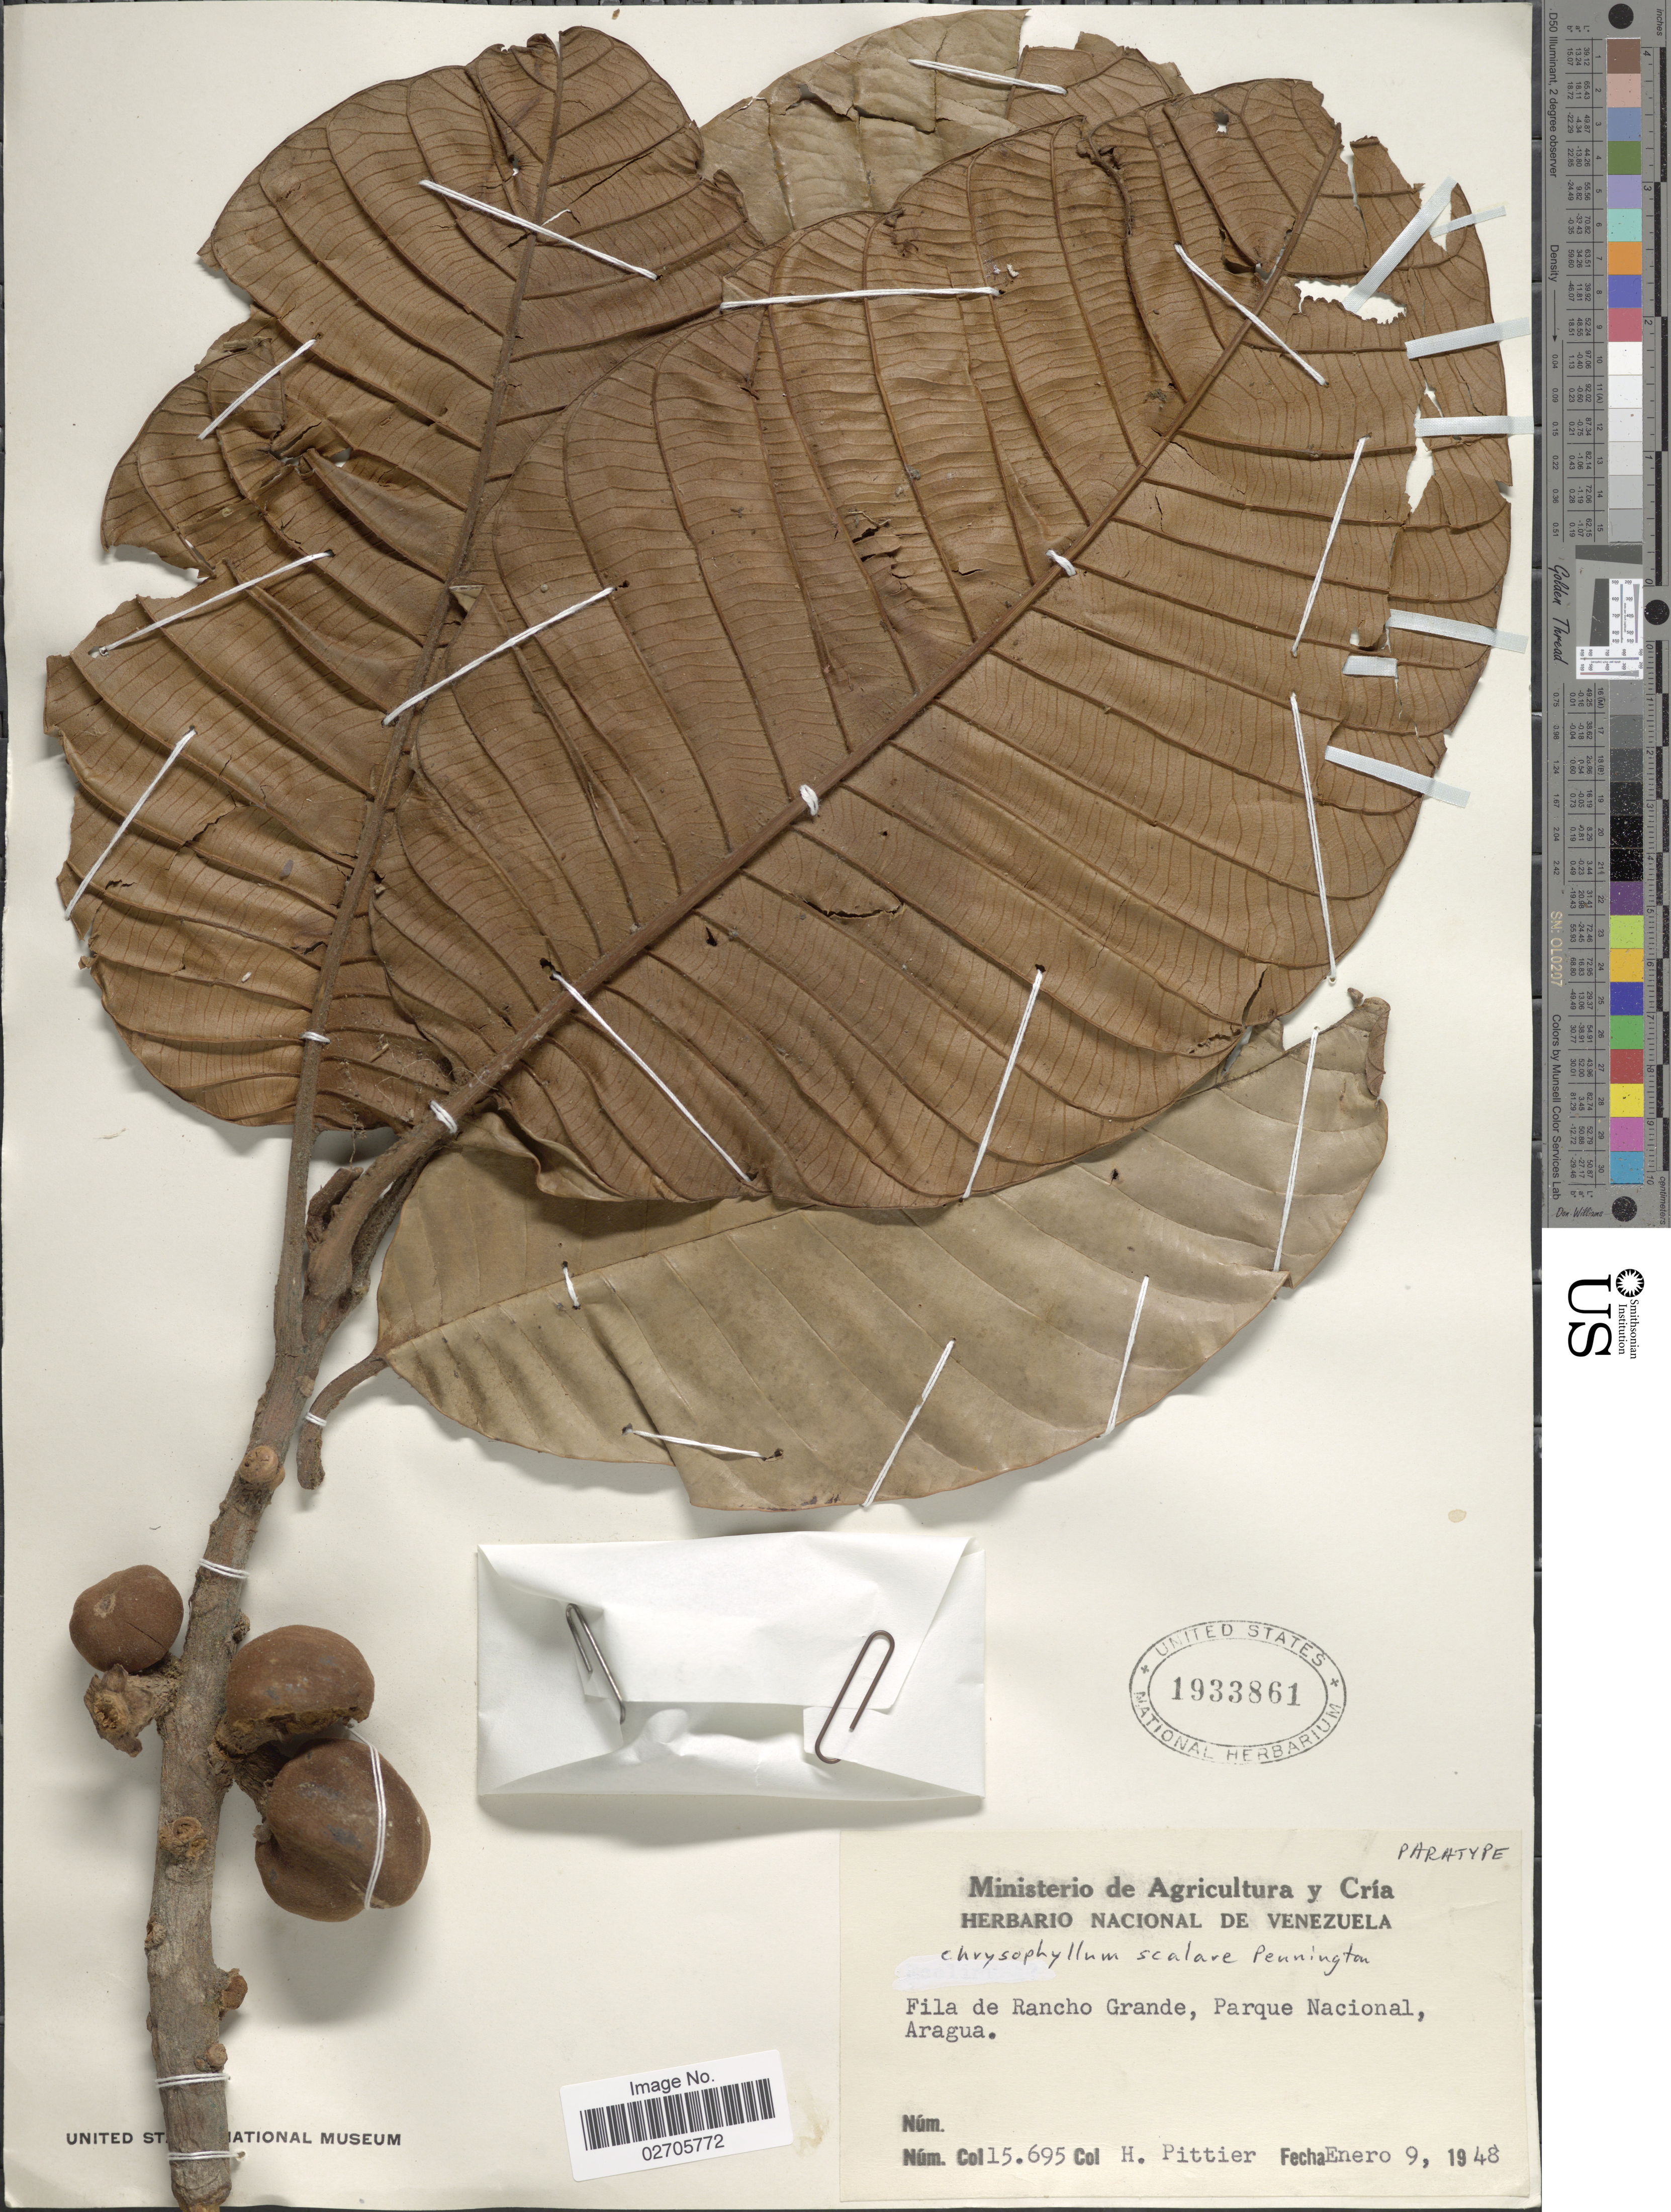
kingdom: Plantae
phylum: Tracheophyta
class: Magnoliopsida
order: Ericales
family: Sapotaceae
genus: Chrysophyllum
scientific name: Chrysophyllum scalare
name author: T.D. Penn.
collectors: H. F. Pittier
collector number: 15695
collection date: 1948-01-09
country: Venezuela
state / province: Aragua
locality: Fila de Rancho Grande, Parque Nacional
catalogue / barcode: US 1933861